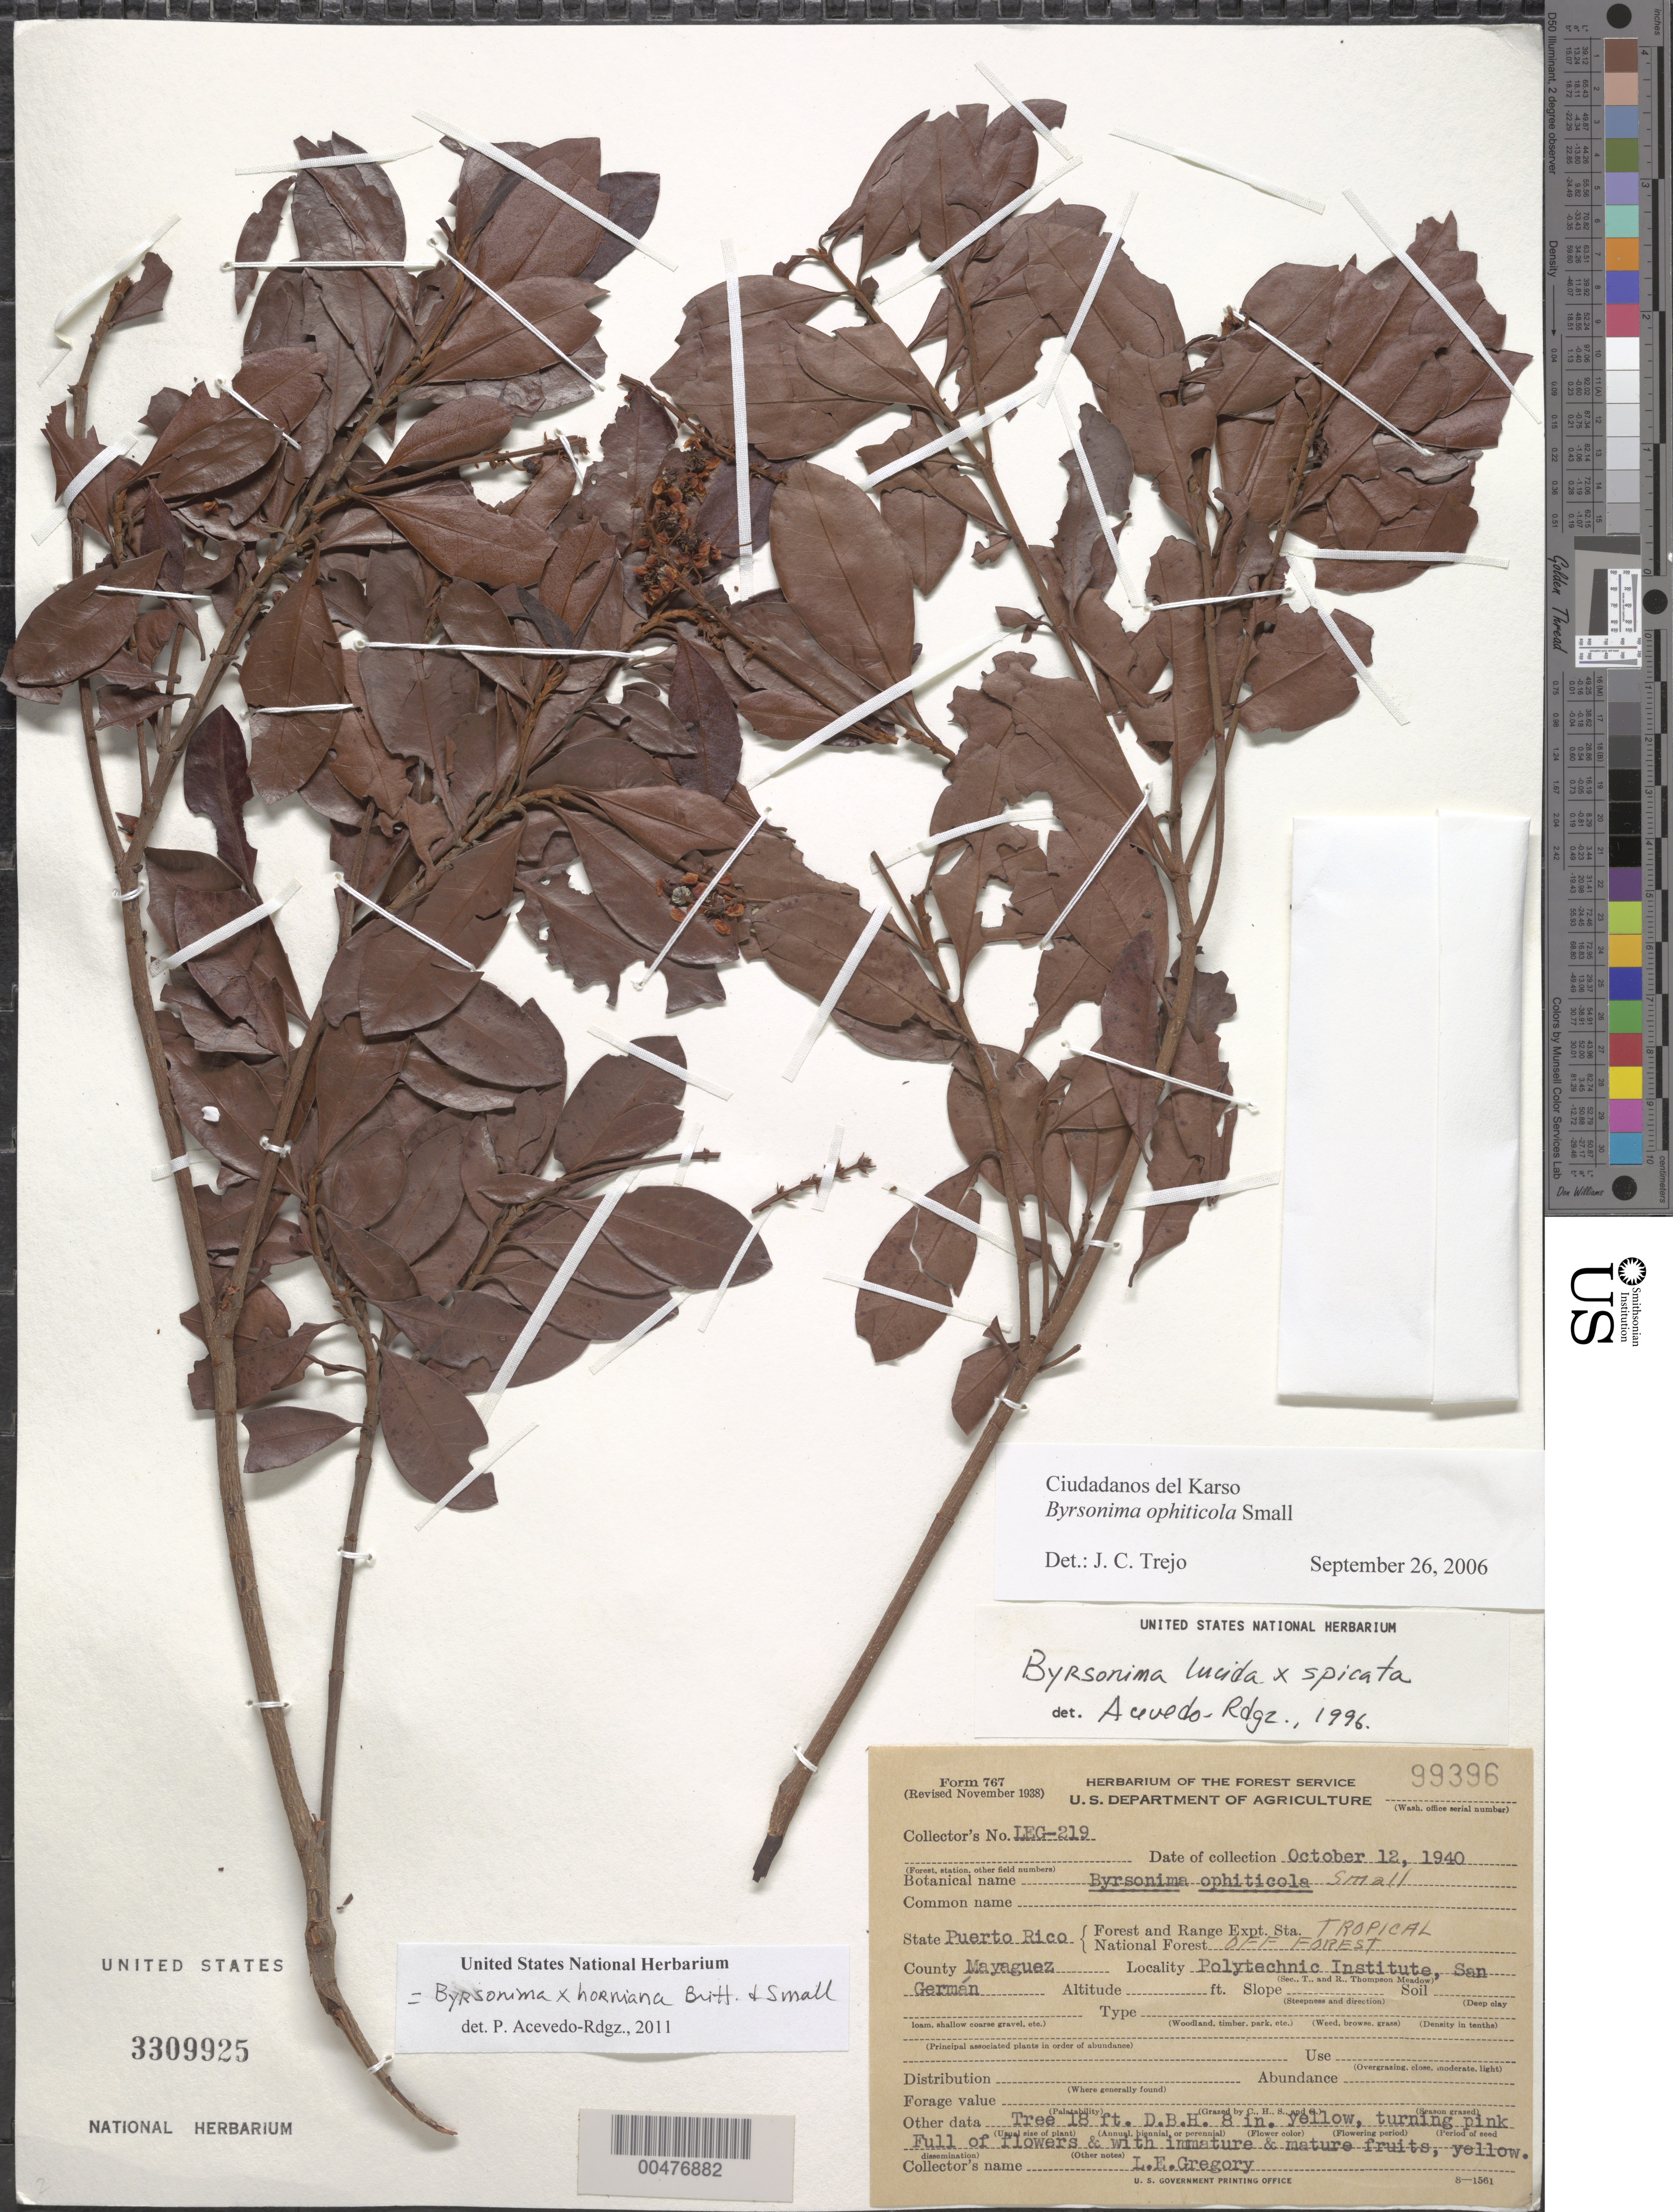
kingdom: Plantae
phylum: Tracheophyta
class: Magnoliopsida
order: Malpighiales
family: Malpighiaceae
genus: Byrsonima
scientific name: Byrsonima lucida x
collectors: L. E. Gregory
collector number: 219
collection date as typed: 12 Oct 1940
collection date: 1940-10-12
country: Puerto Rico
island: Greater Antilles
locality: San German: Polytechnic Institute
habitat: tropical OFF forest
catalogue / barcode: US 3309925